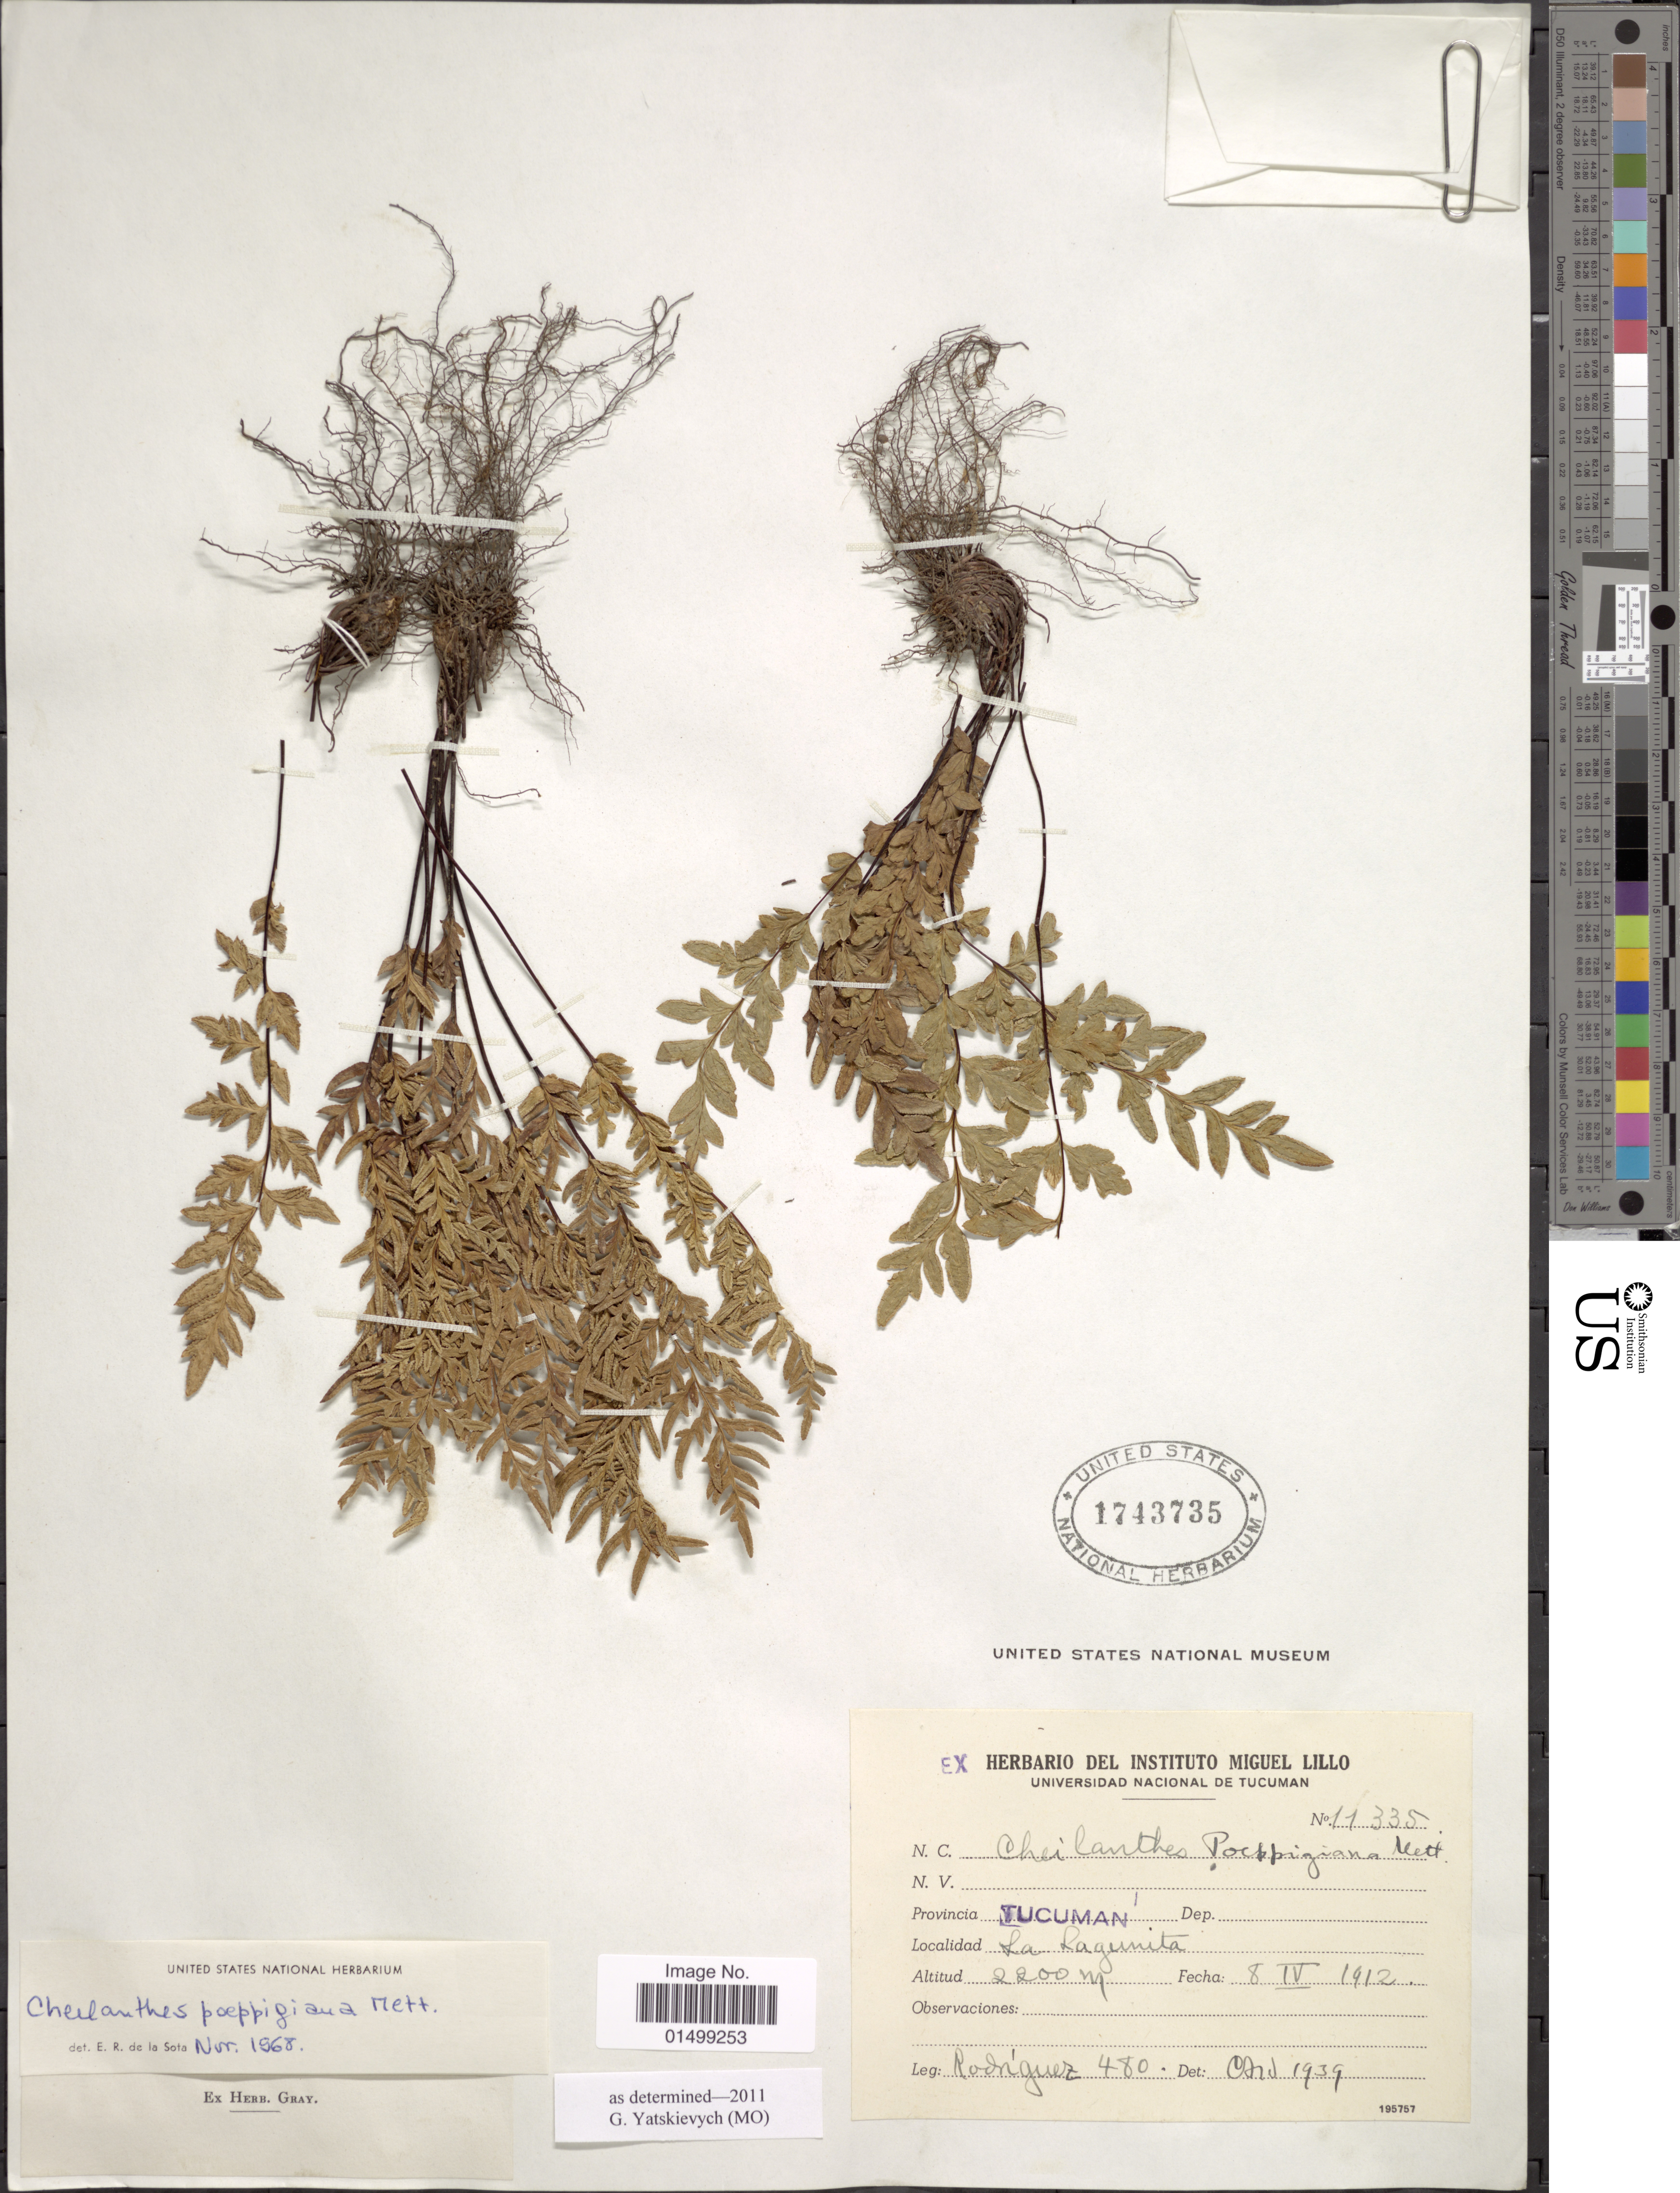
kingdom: Plantae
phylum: Tracheophyta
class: Polypodiopsida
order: Polypodiales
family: Pteridaceae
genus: Cheilanthes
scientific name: Cheilanthes poeppigiana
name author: Mett. ex Kuhn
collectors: Rodriguez, --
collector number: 480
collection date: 1912-04-08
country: Argentina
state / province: Tucuman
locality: La Lagunita.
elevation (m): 2200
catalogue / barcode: US 1743735